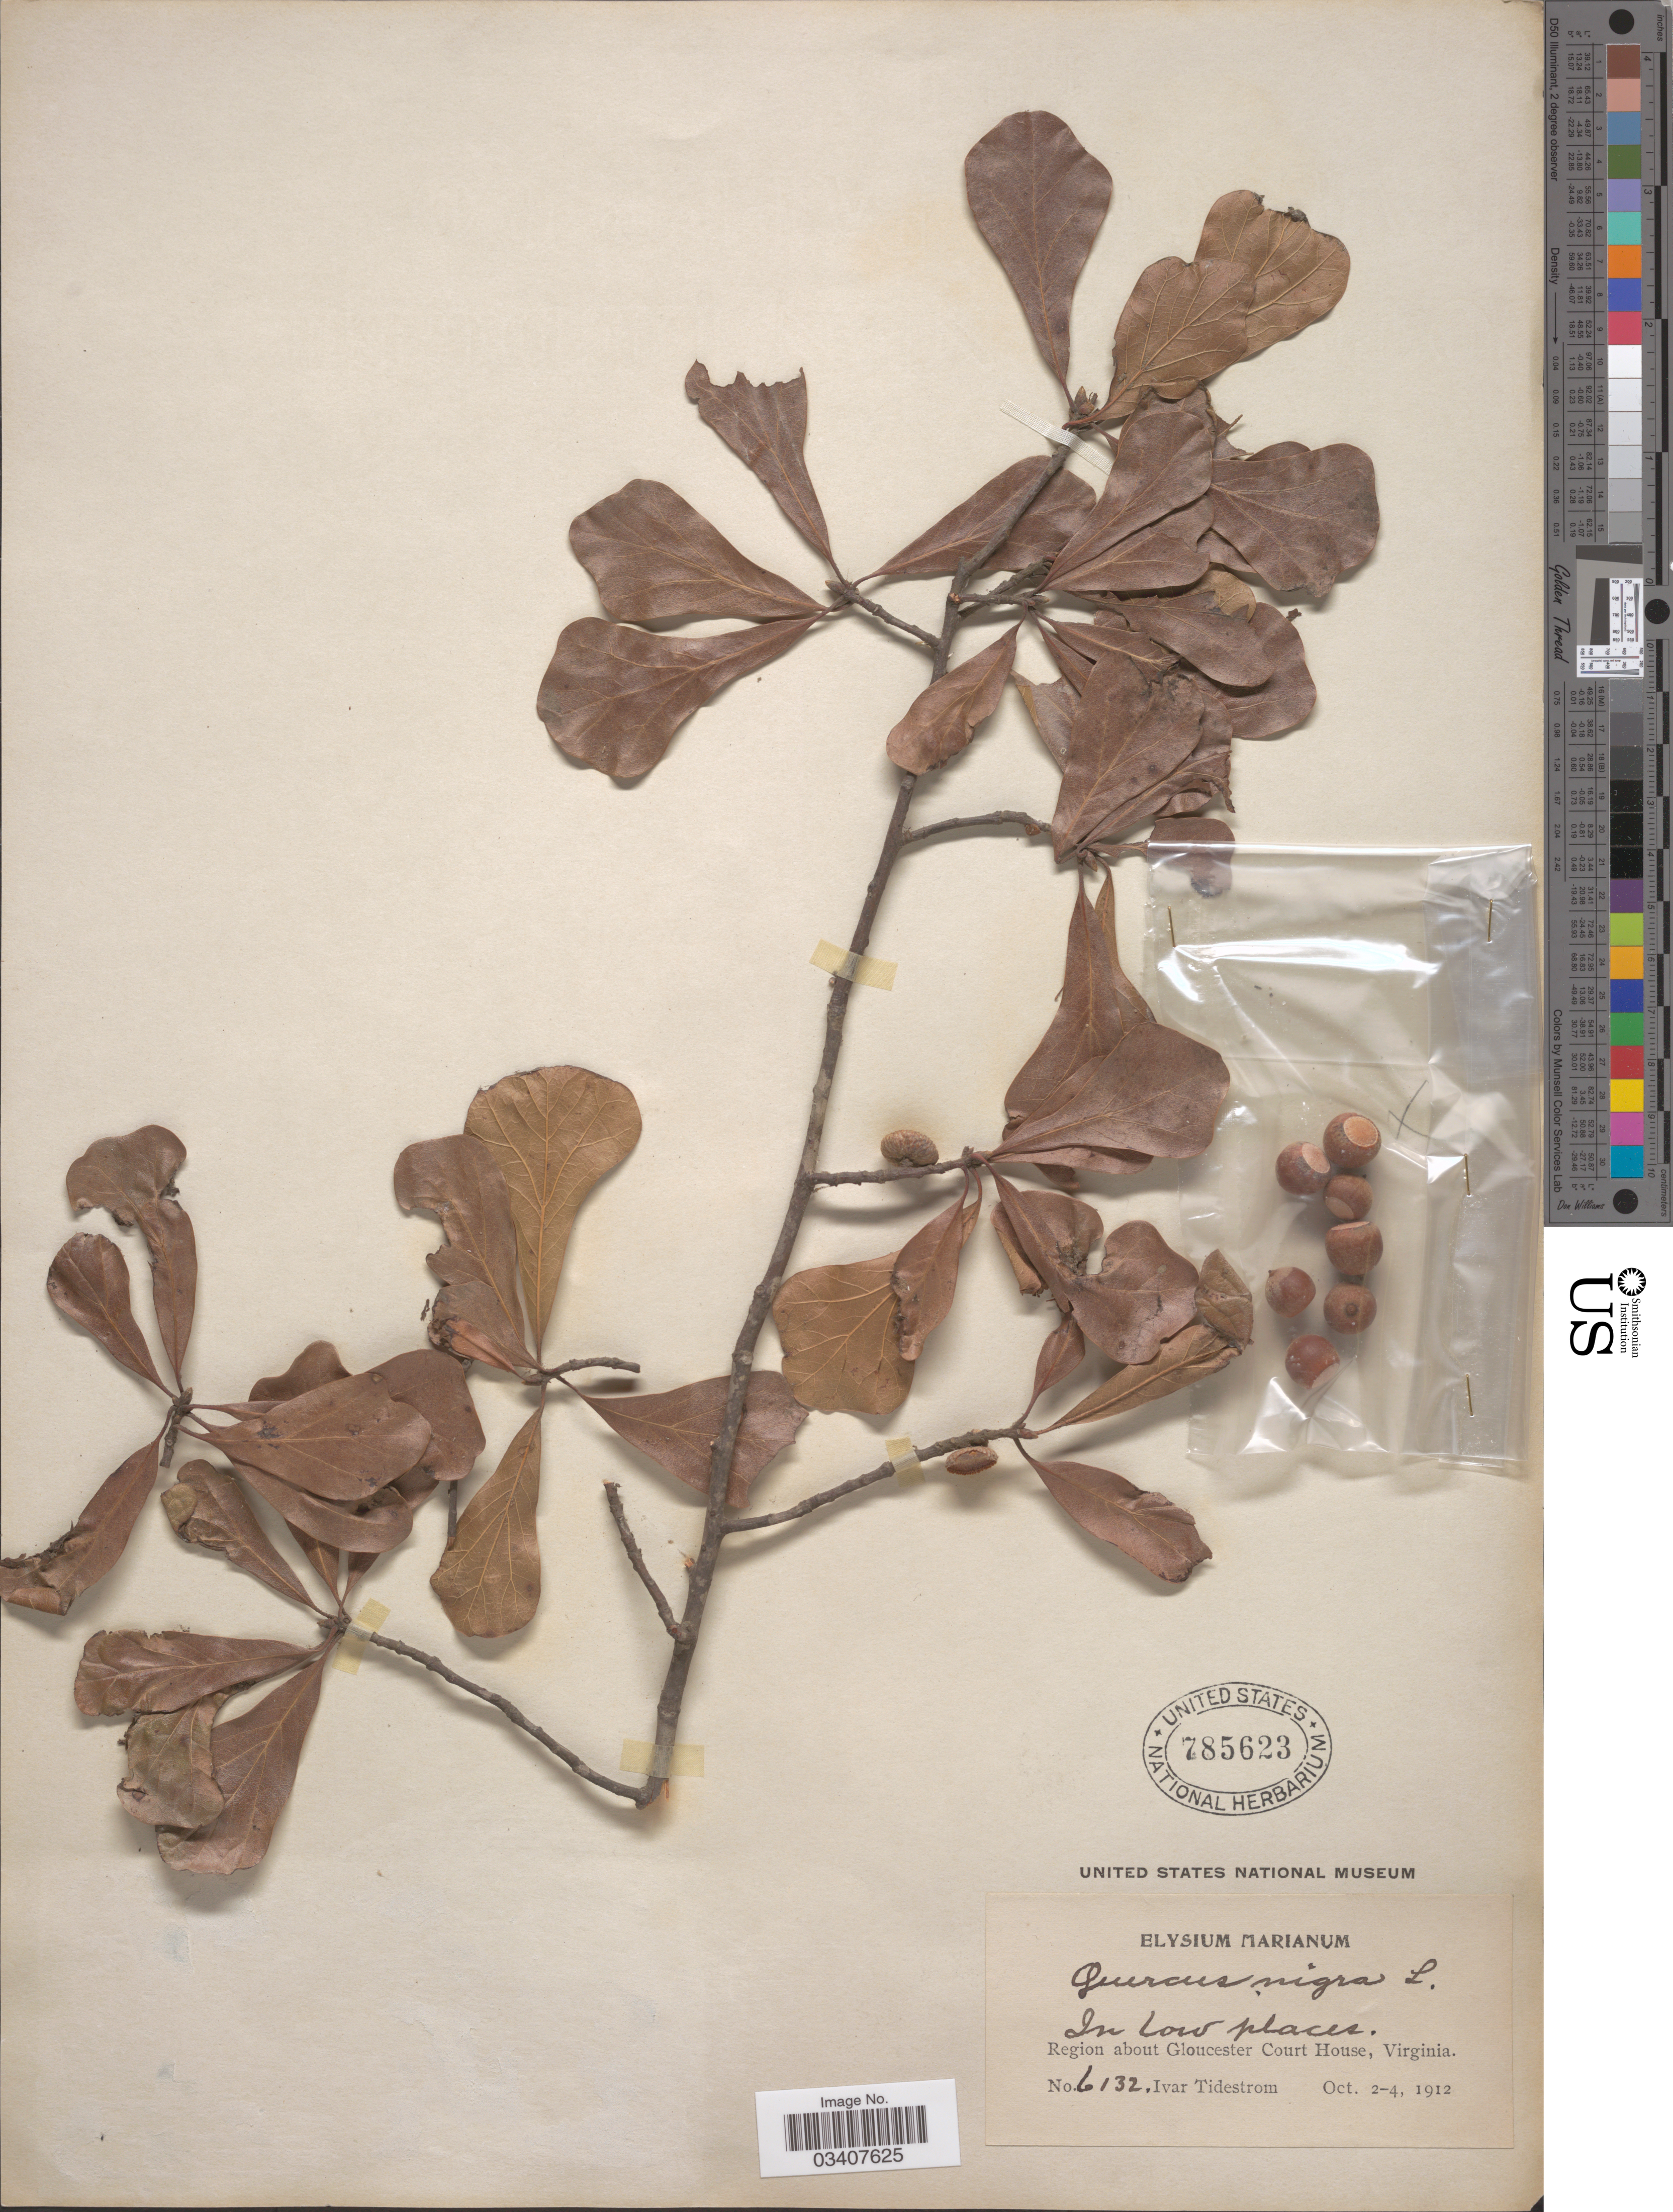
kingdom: Plantae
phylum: Tracheophyta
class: Magnoliopsida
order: Fagales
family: Fagaceae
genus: Quercus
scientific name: Quercus nigra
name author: L.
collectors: I. F. Tidestrom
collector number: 6132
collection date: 1912-10-02/1912-10-04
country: United States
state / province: Virginia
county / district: Gloucester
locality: In low places. Region about Gloucester Court House.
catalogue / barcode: US 785623